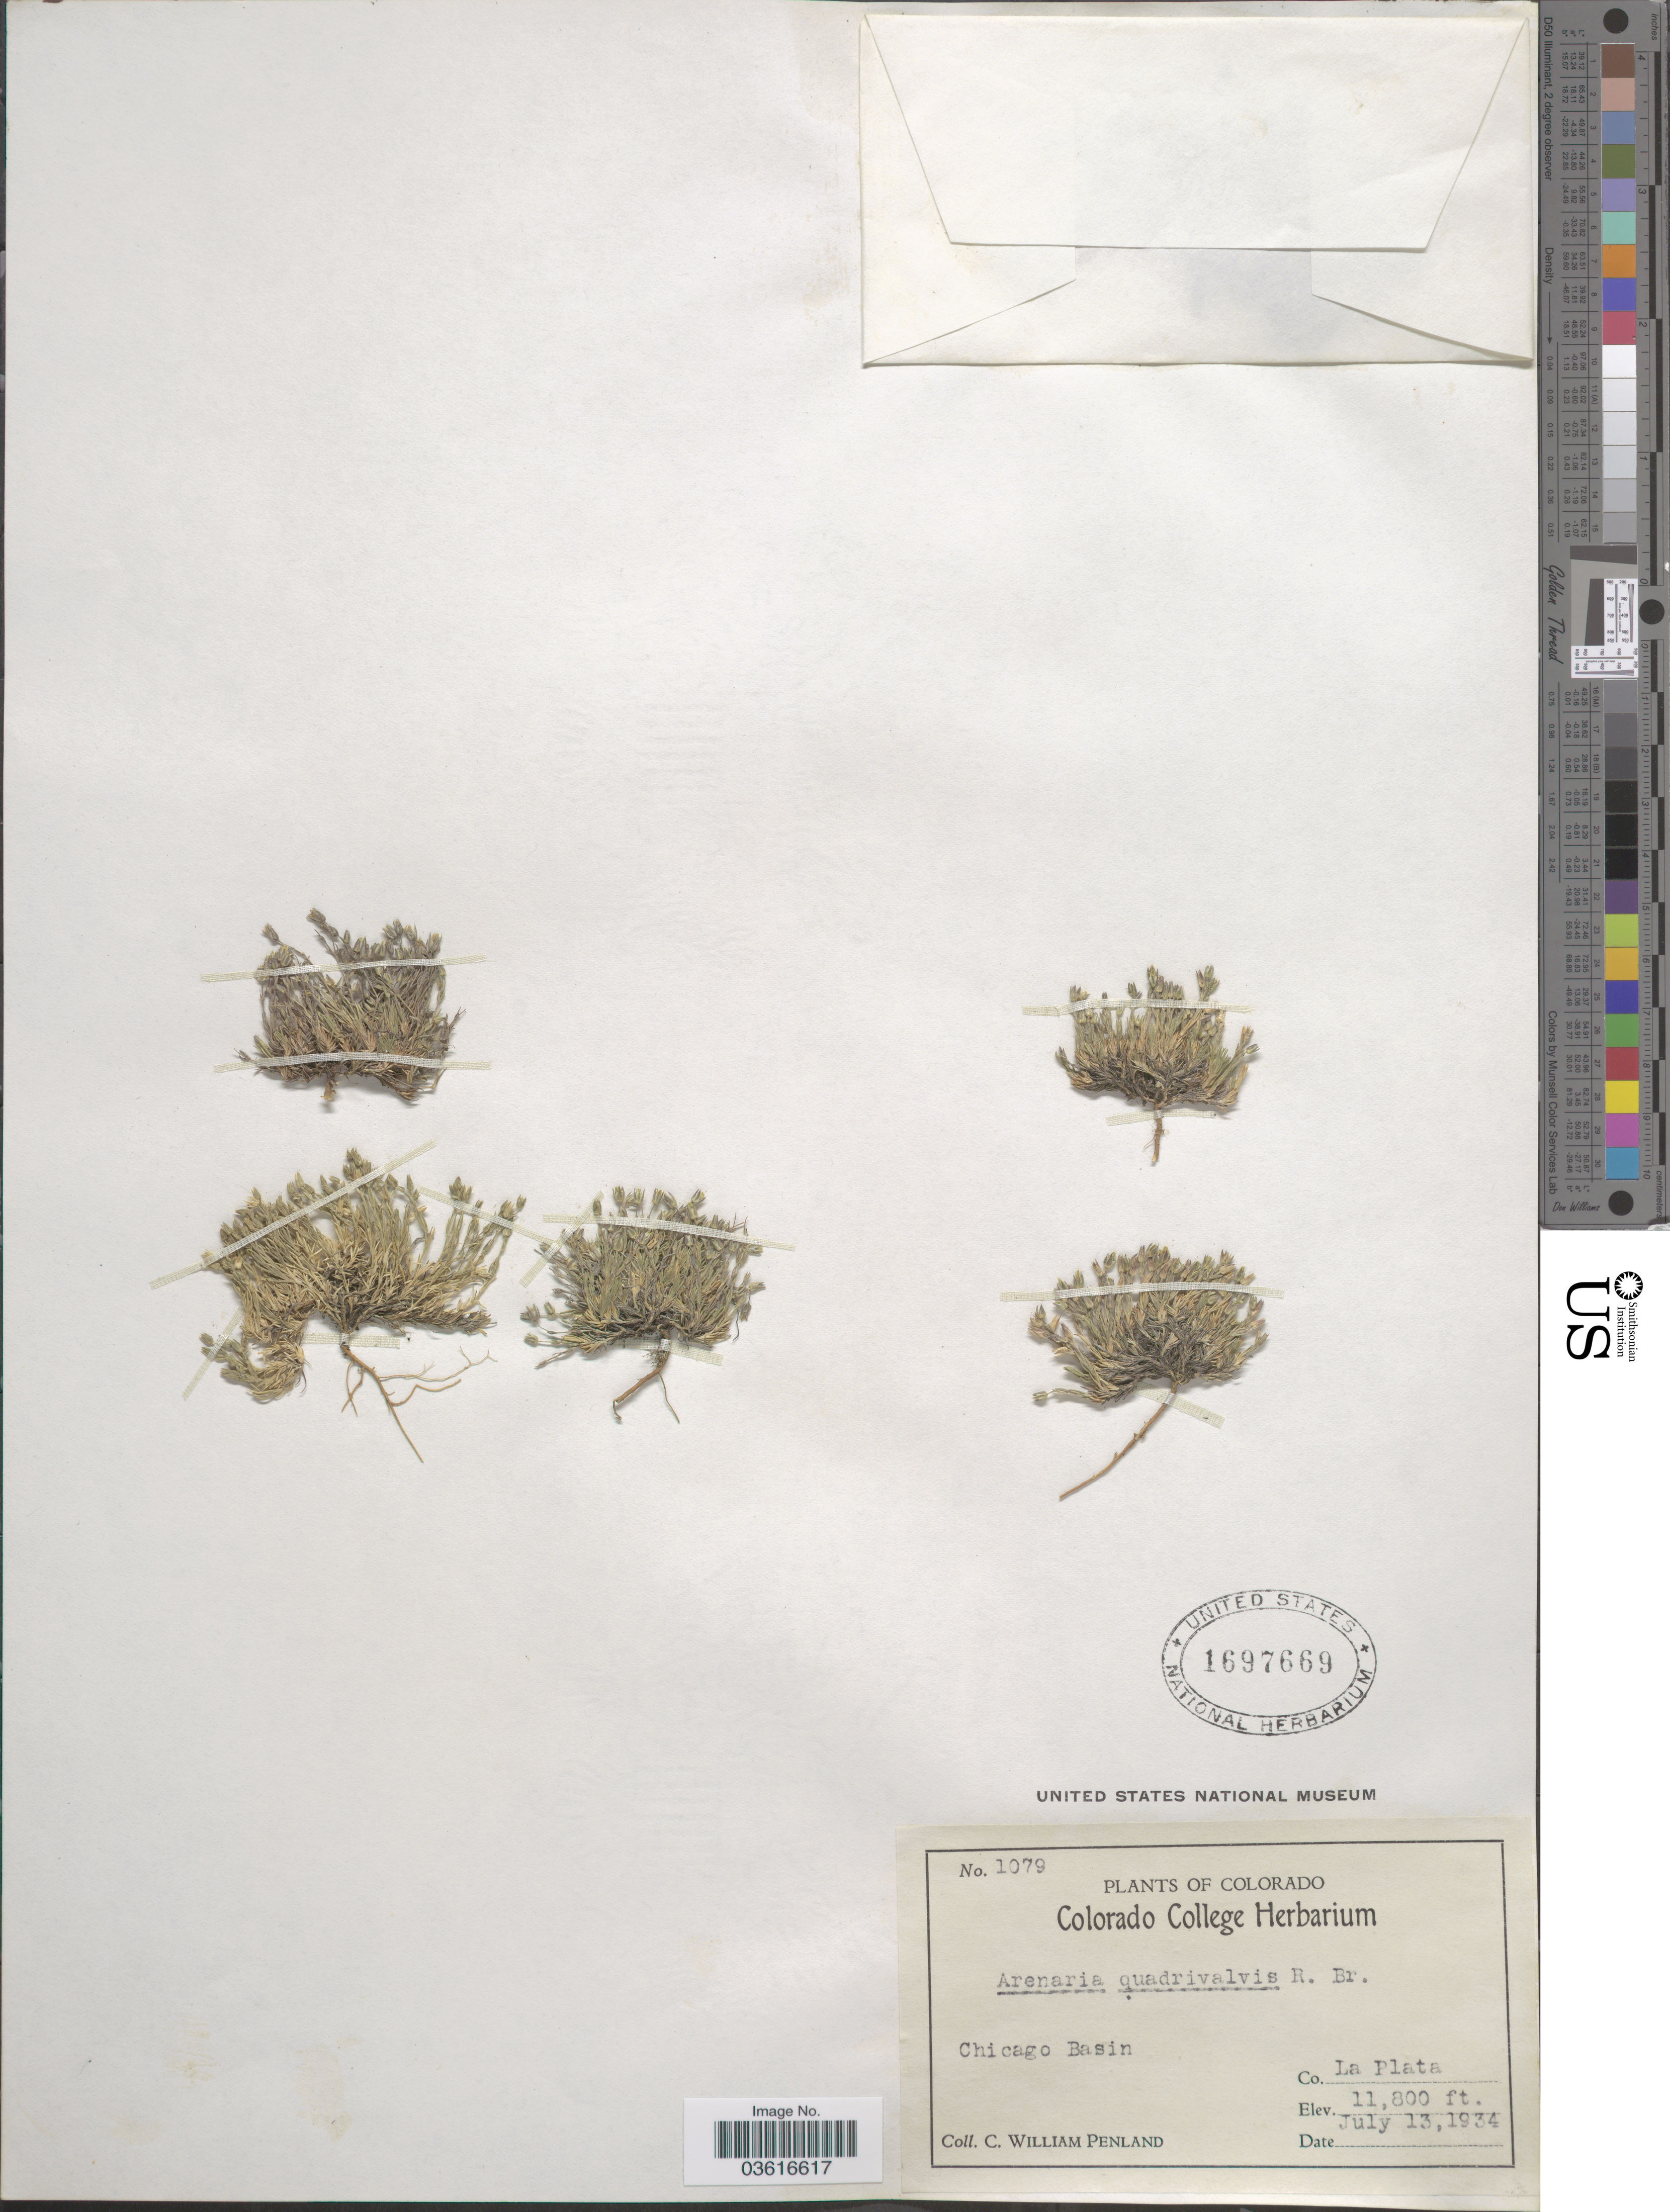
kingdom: Plantae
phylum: Tracheophyta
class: Magnoliopsida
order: Caryophyllales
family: Caryophyllaceae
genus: Minuartia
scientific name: Minuartia rubella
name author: (Wahlenb.) Hiern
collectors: C. W. Penland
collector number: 1079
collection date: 1934-07-13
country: United States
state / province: Colorado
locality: Chicago Basin. Co. La Plata.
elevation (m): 3597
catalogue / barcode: US 1697669